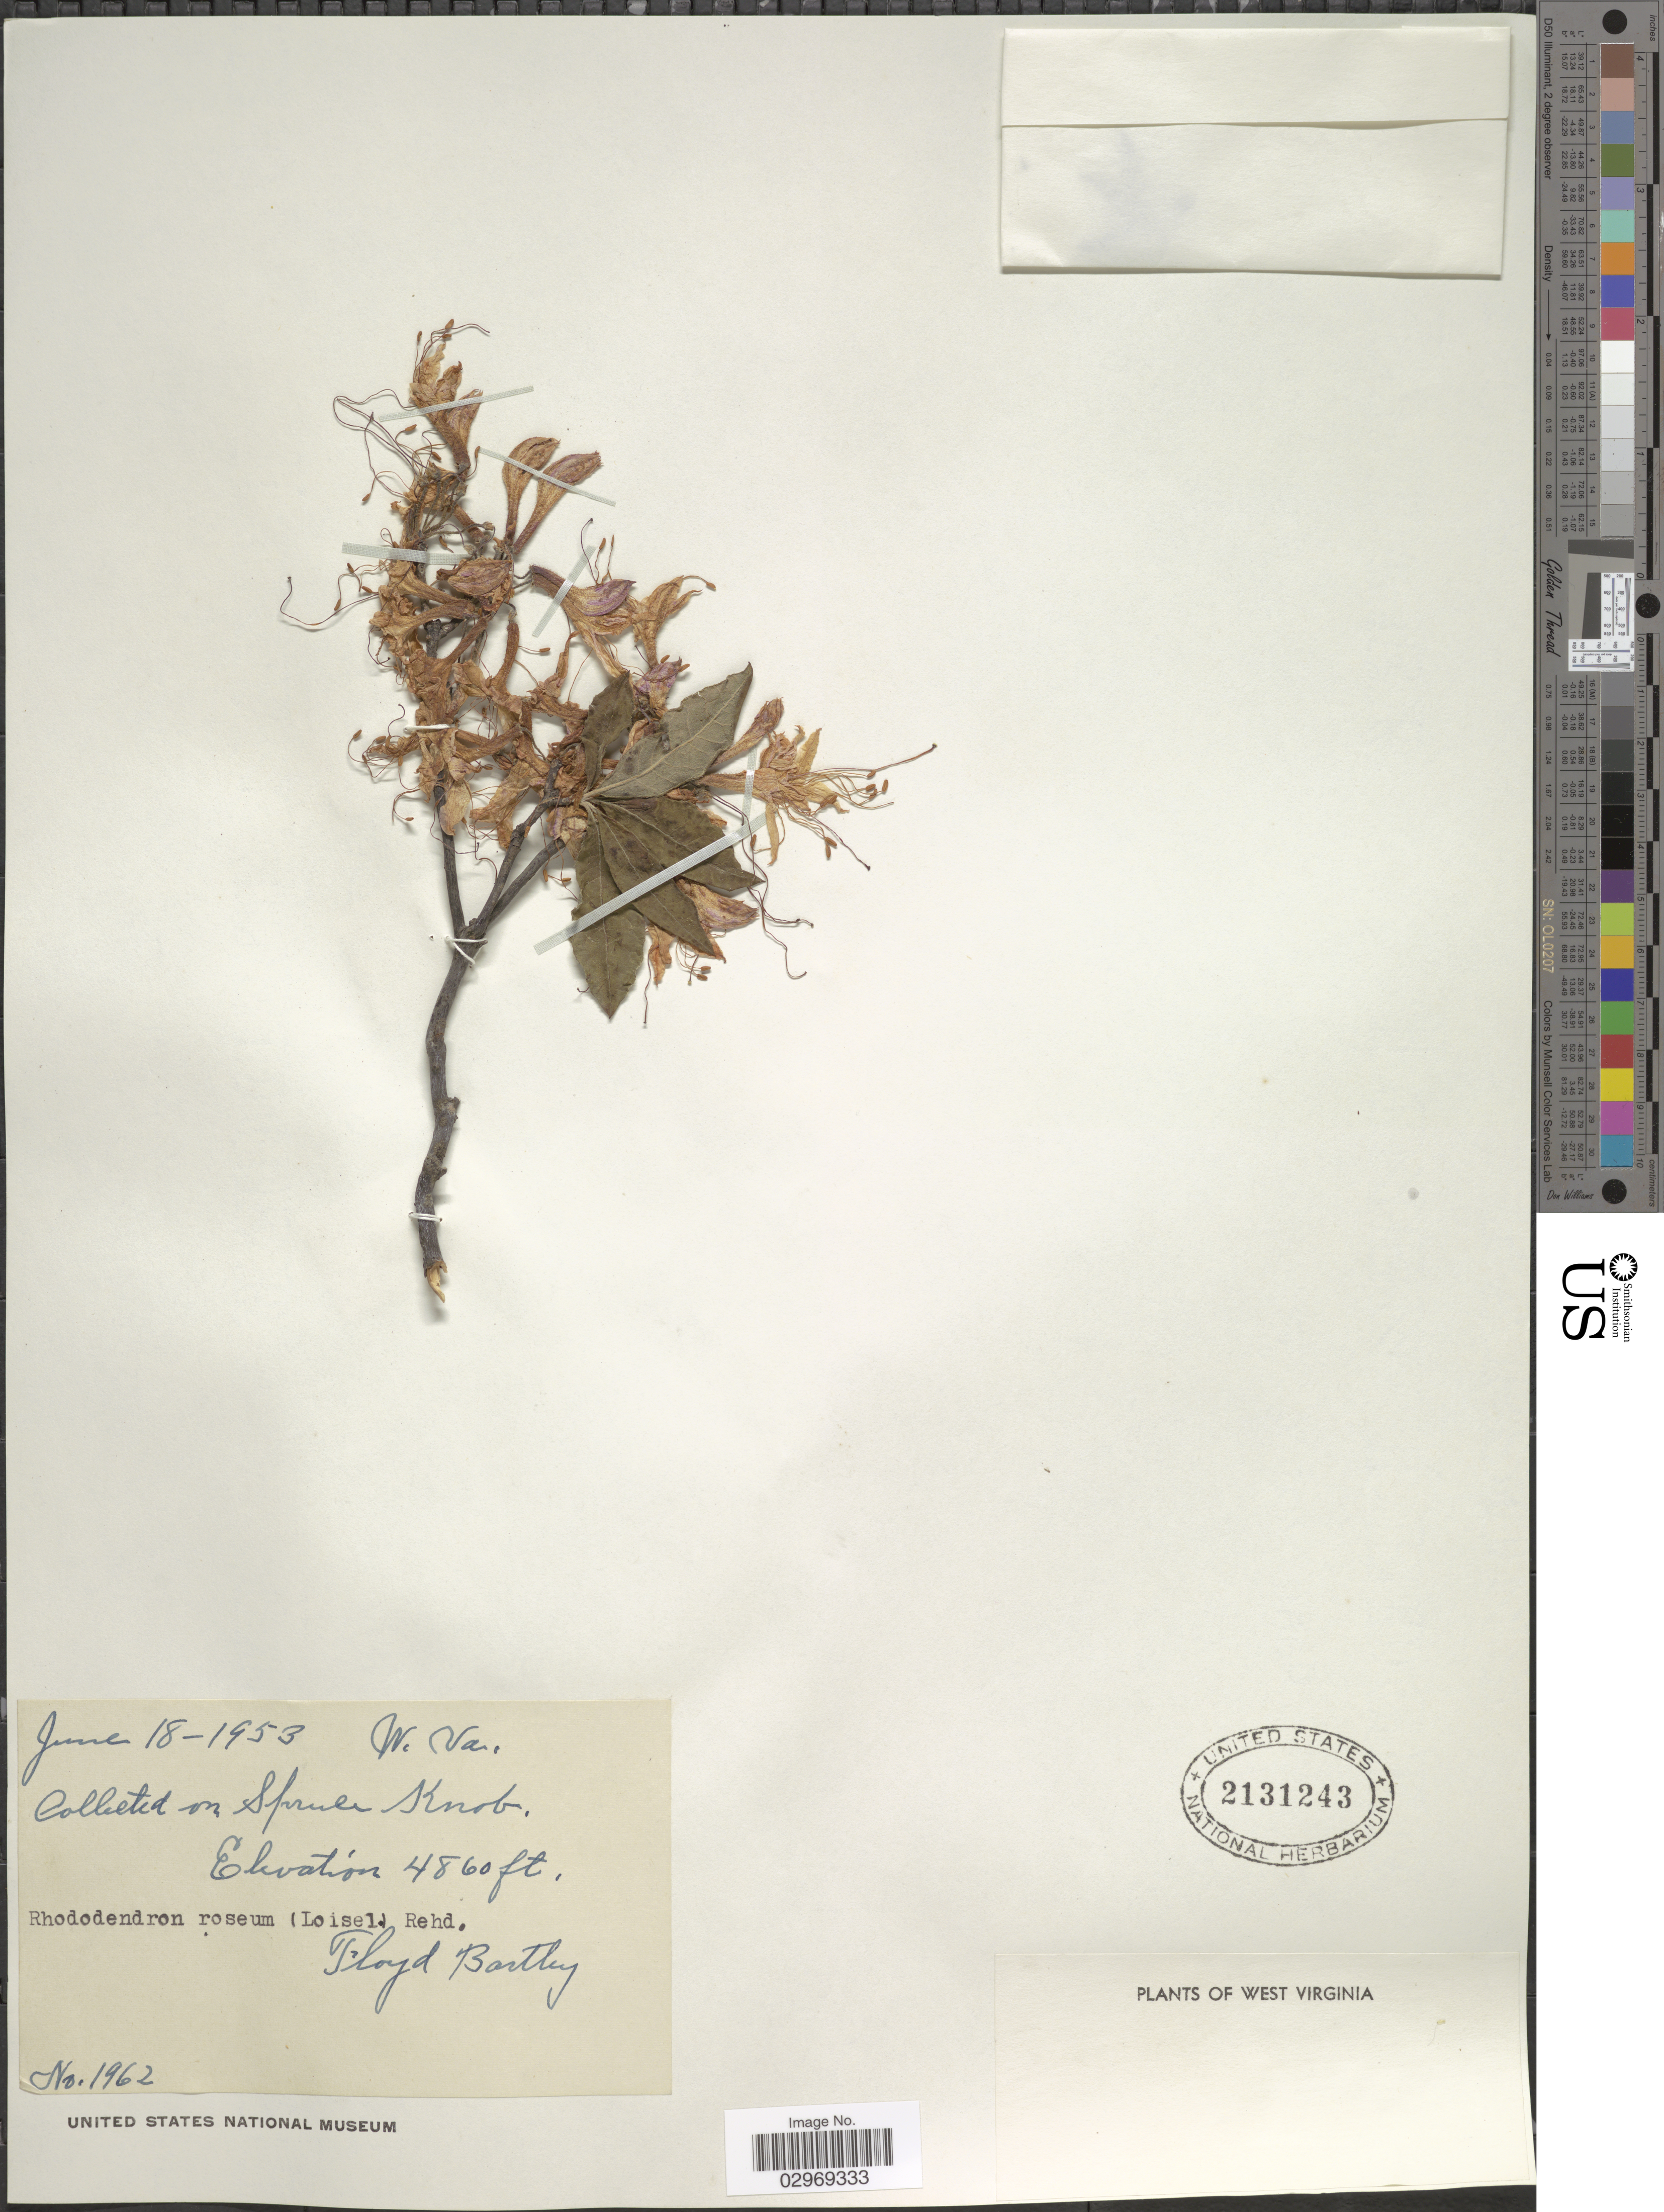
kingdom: Plantae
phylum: Tracheophyta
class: Magnoliopsida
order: Ericales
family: Ericaceae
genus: Rhododendron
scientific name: Rhododendron roseum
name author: (Loisel.) Rehder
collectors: F. Bartley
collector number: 1962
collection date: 1953-06-18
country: United States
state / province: West Virginia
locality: Spruce Knob.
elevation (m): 1481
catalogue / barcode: US 2131243